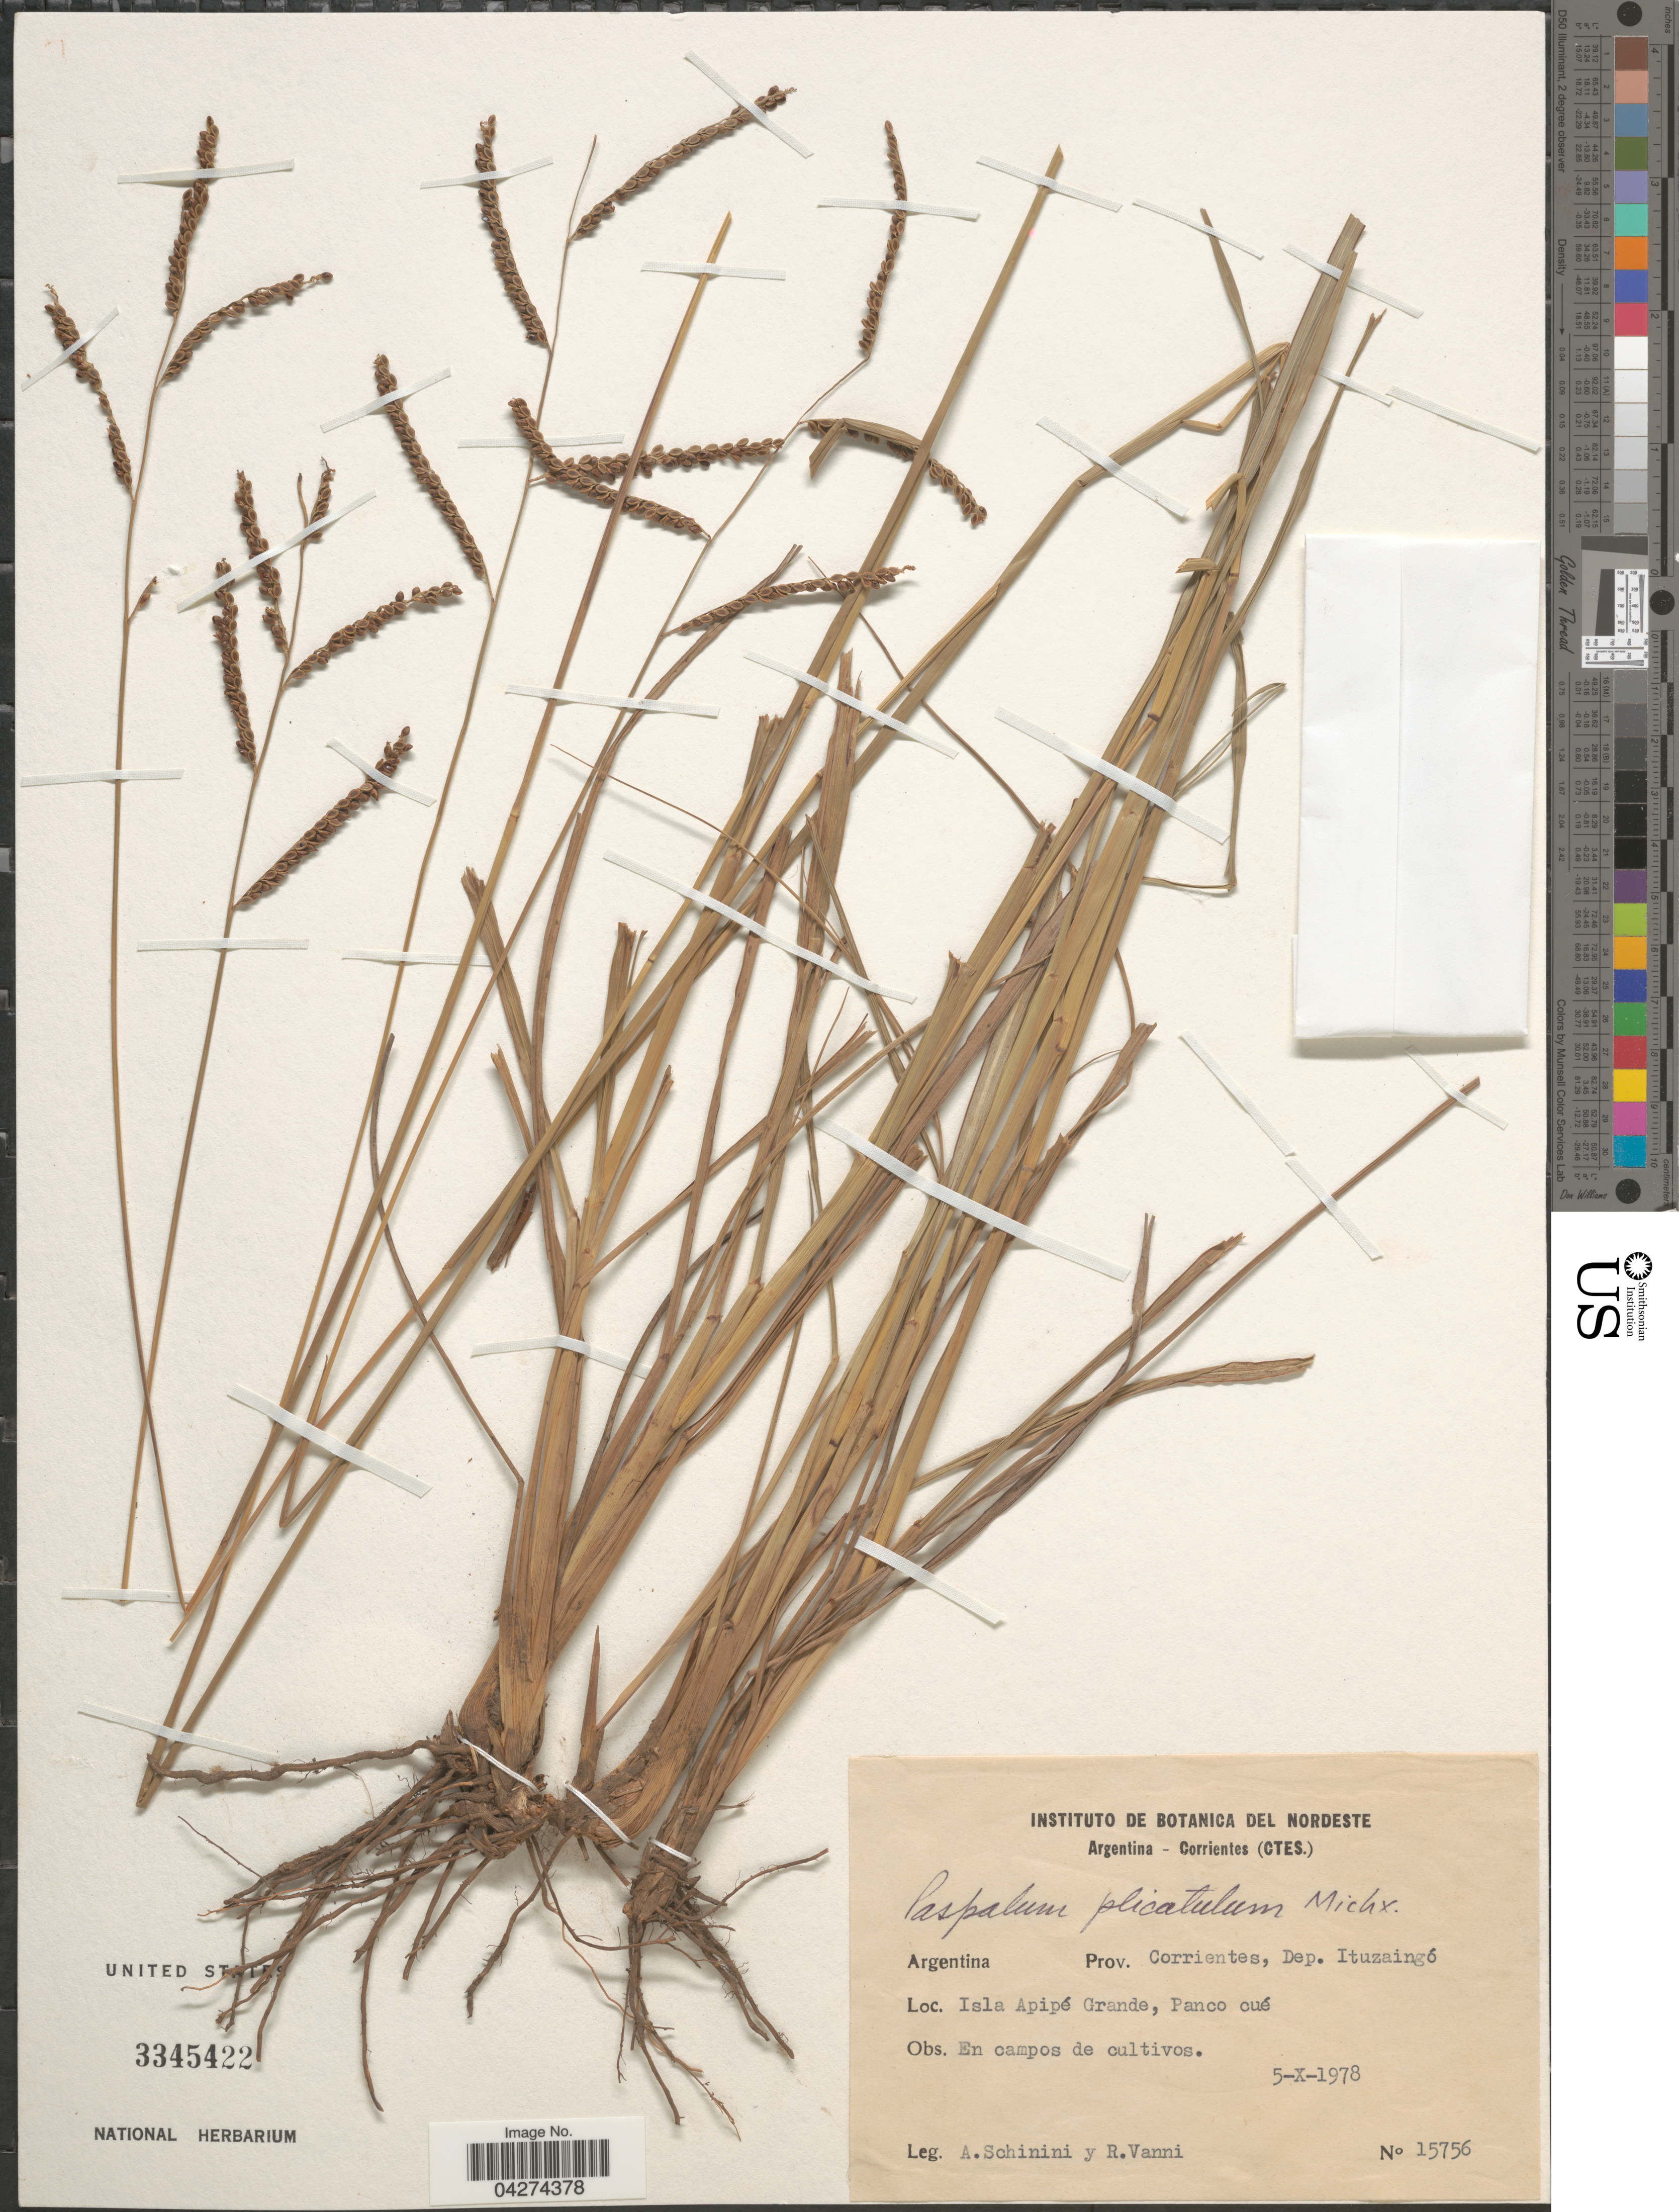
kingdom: Plantae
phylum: Tracheophyta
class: Liliopsida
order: Poales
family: Poaceae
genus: Paspalum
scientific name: Paspalum plicatulum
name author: Michx.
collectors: A. Schinini & R. Vanni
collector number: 15756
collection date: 1978-10-05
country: Argentina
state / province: Corrientes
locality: Dep. Ituzaingó. Isla Apipé Grande, Panco cué.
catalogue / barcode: US 3345422